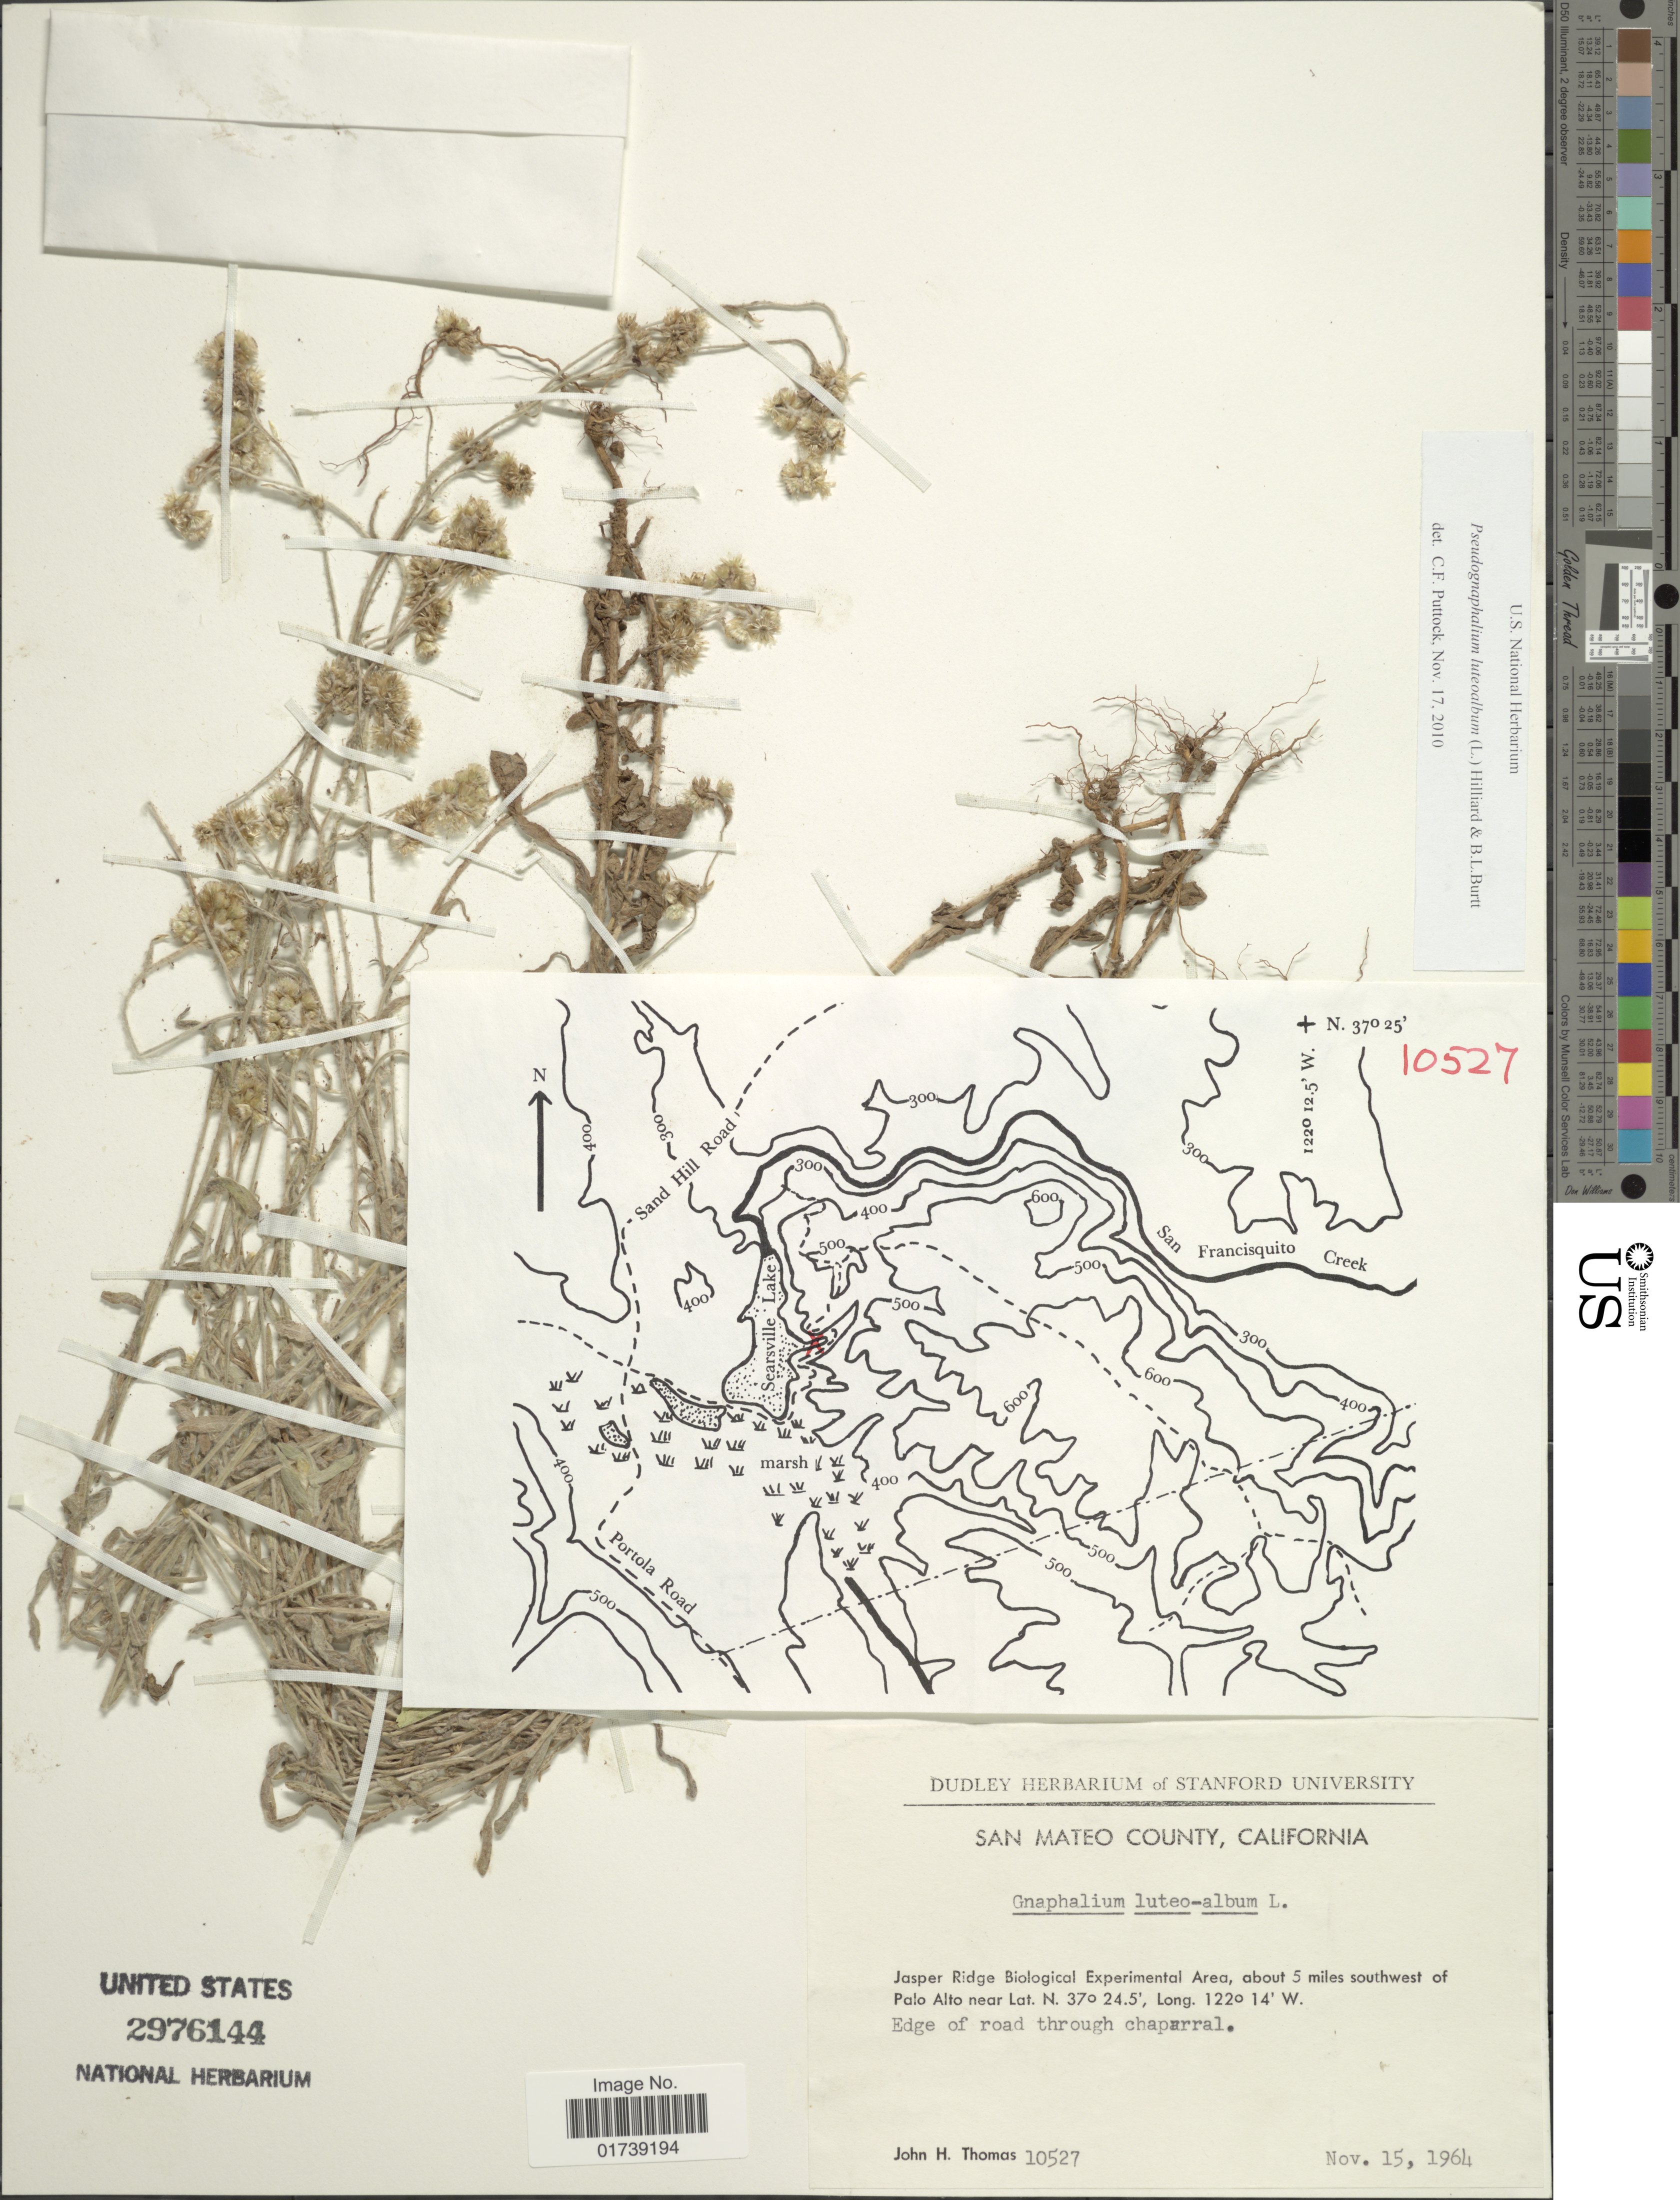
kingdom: Plantae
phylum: Tracheophyta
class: Magnoliopsida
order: Asterales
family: Asteraceae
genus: Pseudognaphalium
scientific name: Pseudognaphalium luteoalbum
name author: (L.) Hilliard & B.L. Burtt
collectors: J. H. Thomas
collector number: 10527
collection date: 1964-11-15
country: United States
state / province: California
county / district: San Mateo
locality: San Mateo County, Jasper Ridge Biological Experimental Area, about 5 miles southwest of Palto Alto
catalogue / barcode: US 2976144